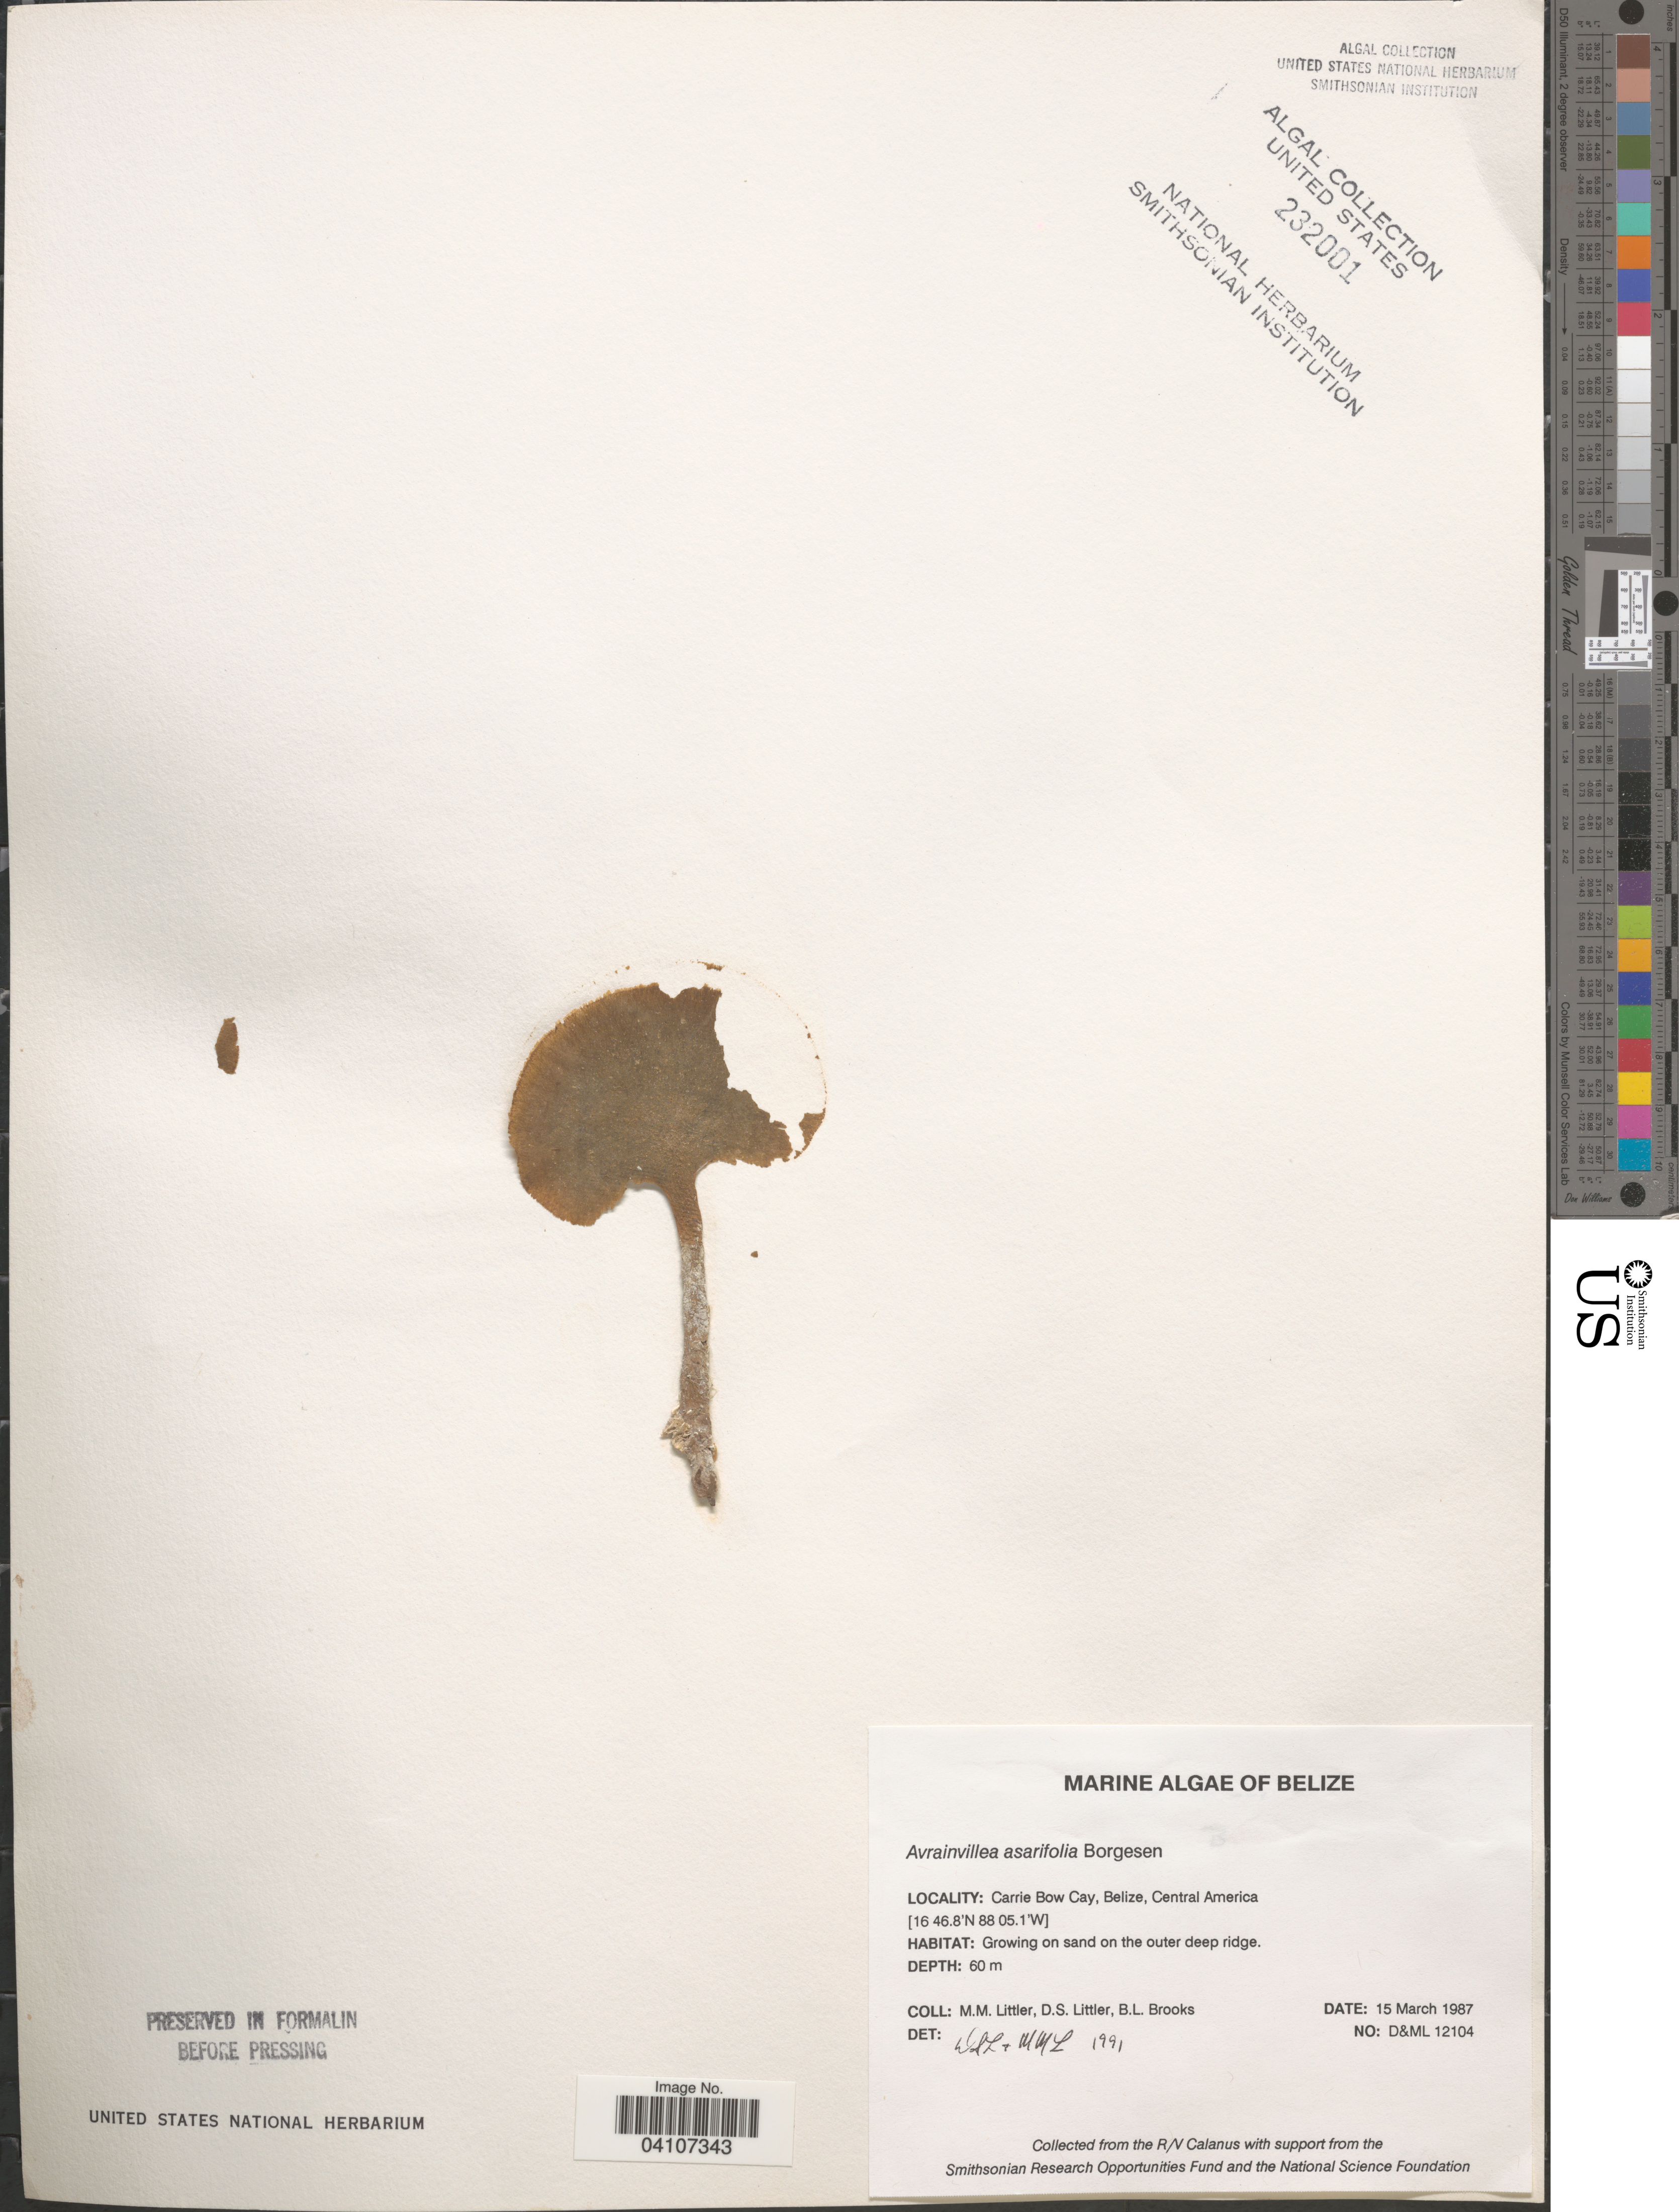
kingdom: Plantae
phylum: Chlorophyta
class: Ulvophyceae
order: Bryopsidales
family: Dichotomosiphonaceae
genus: Avrainvillea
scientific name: Avrainvillea asarifolia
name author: Børgesen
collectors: D. S. Littler & B. Brooks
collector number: D&ML 12104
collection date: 1987-03-15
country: Belize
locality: Carrie Bow Cay.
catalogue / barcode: US 232001